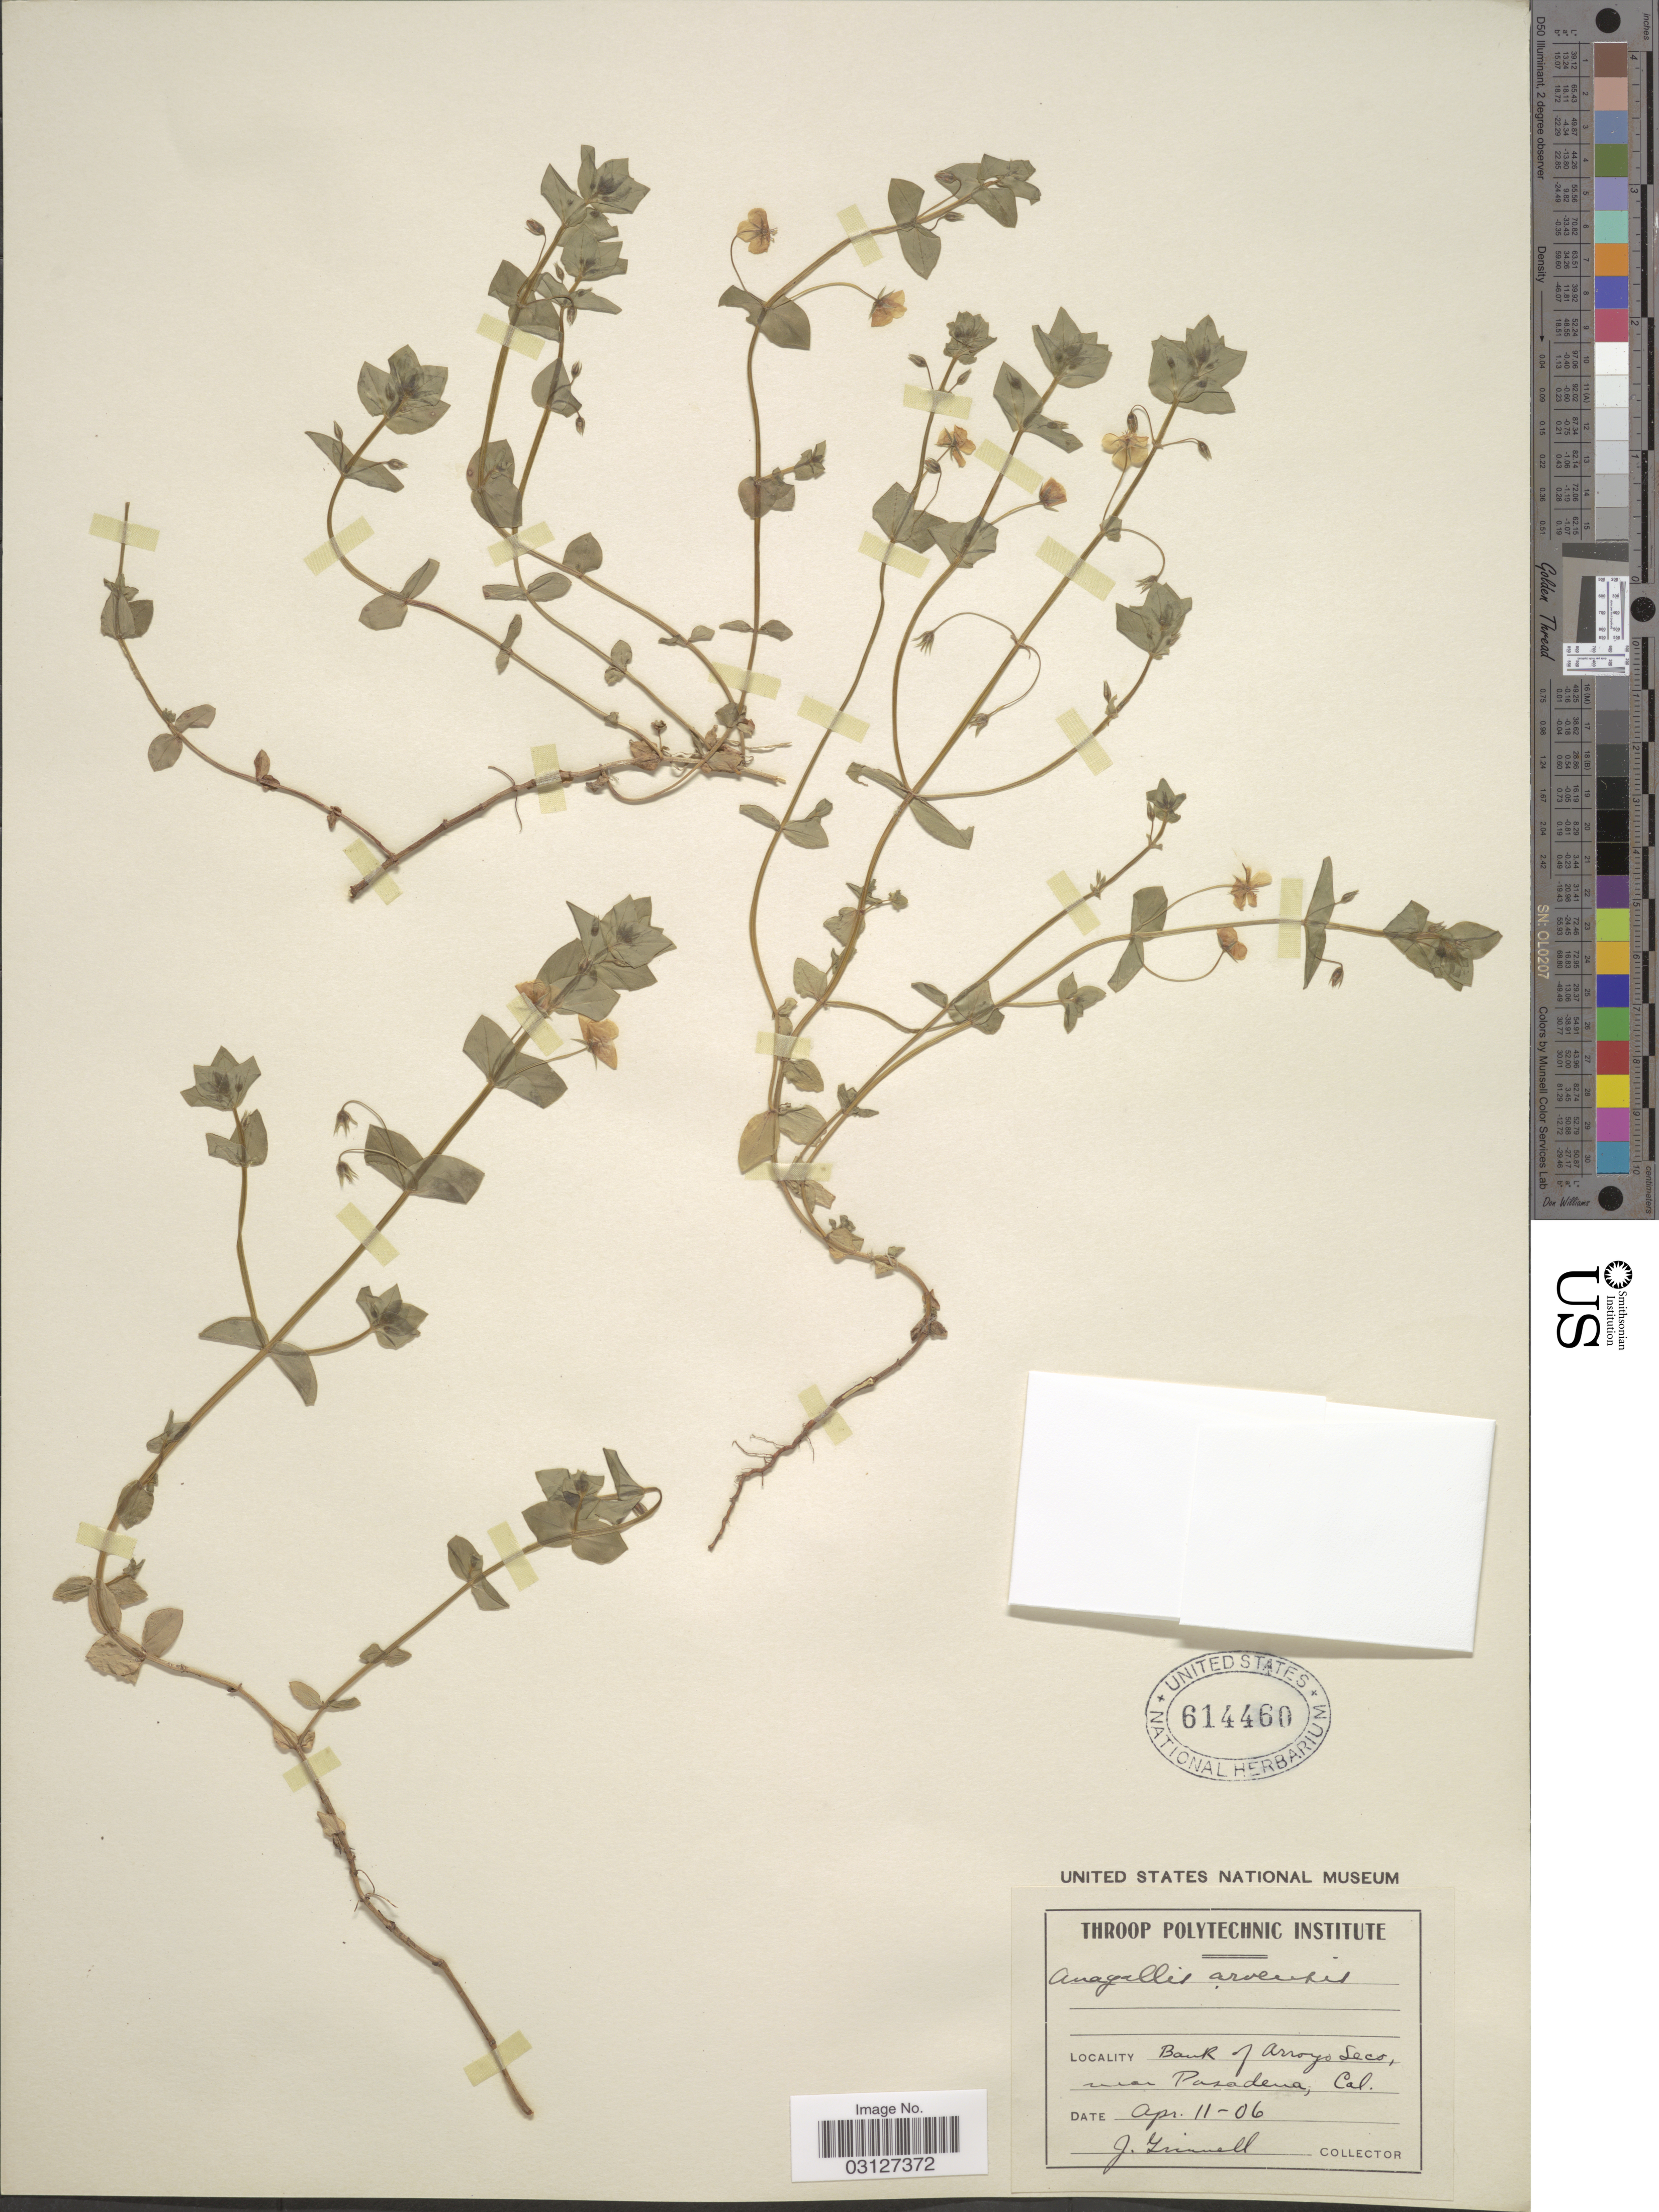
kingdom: Plantae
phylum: Tracheophyta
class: Magnoliopsida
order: Ericales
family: Primulaceae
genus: Anagallis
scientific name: Anagallis arvensis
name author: L.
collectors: J. Grinnell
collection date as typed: Transcribed d/m/y: 11/4/6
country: United States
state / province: California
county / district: Los Angeles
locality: Bank of Arroyo Seco, near Pasadena.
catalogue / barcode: US 614460